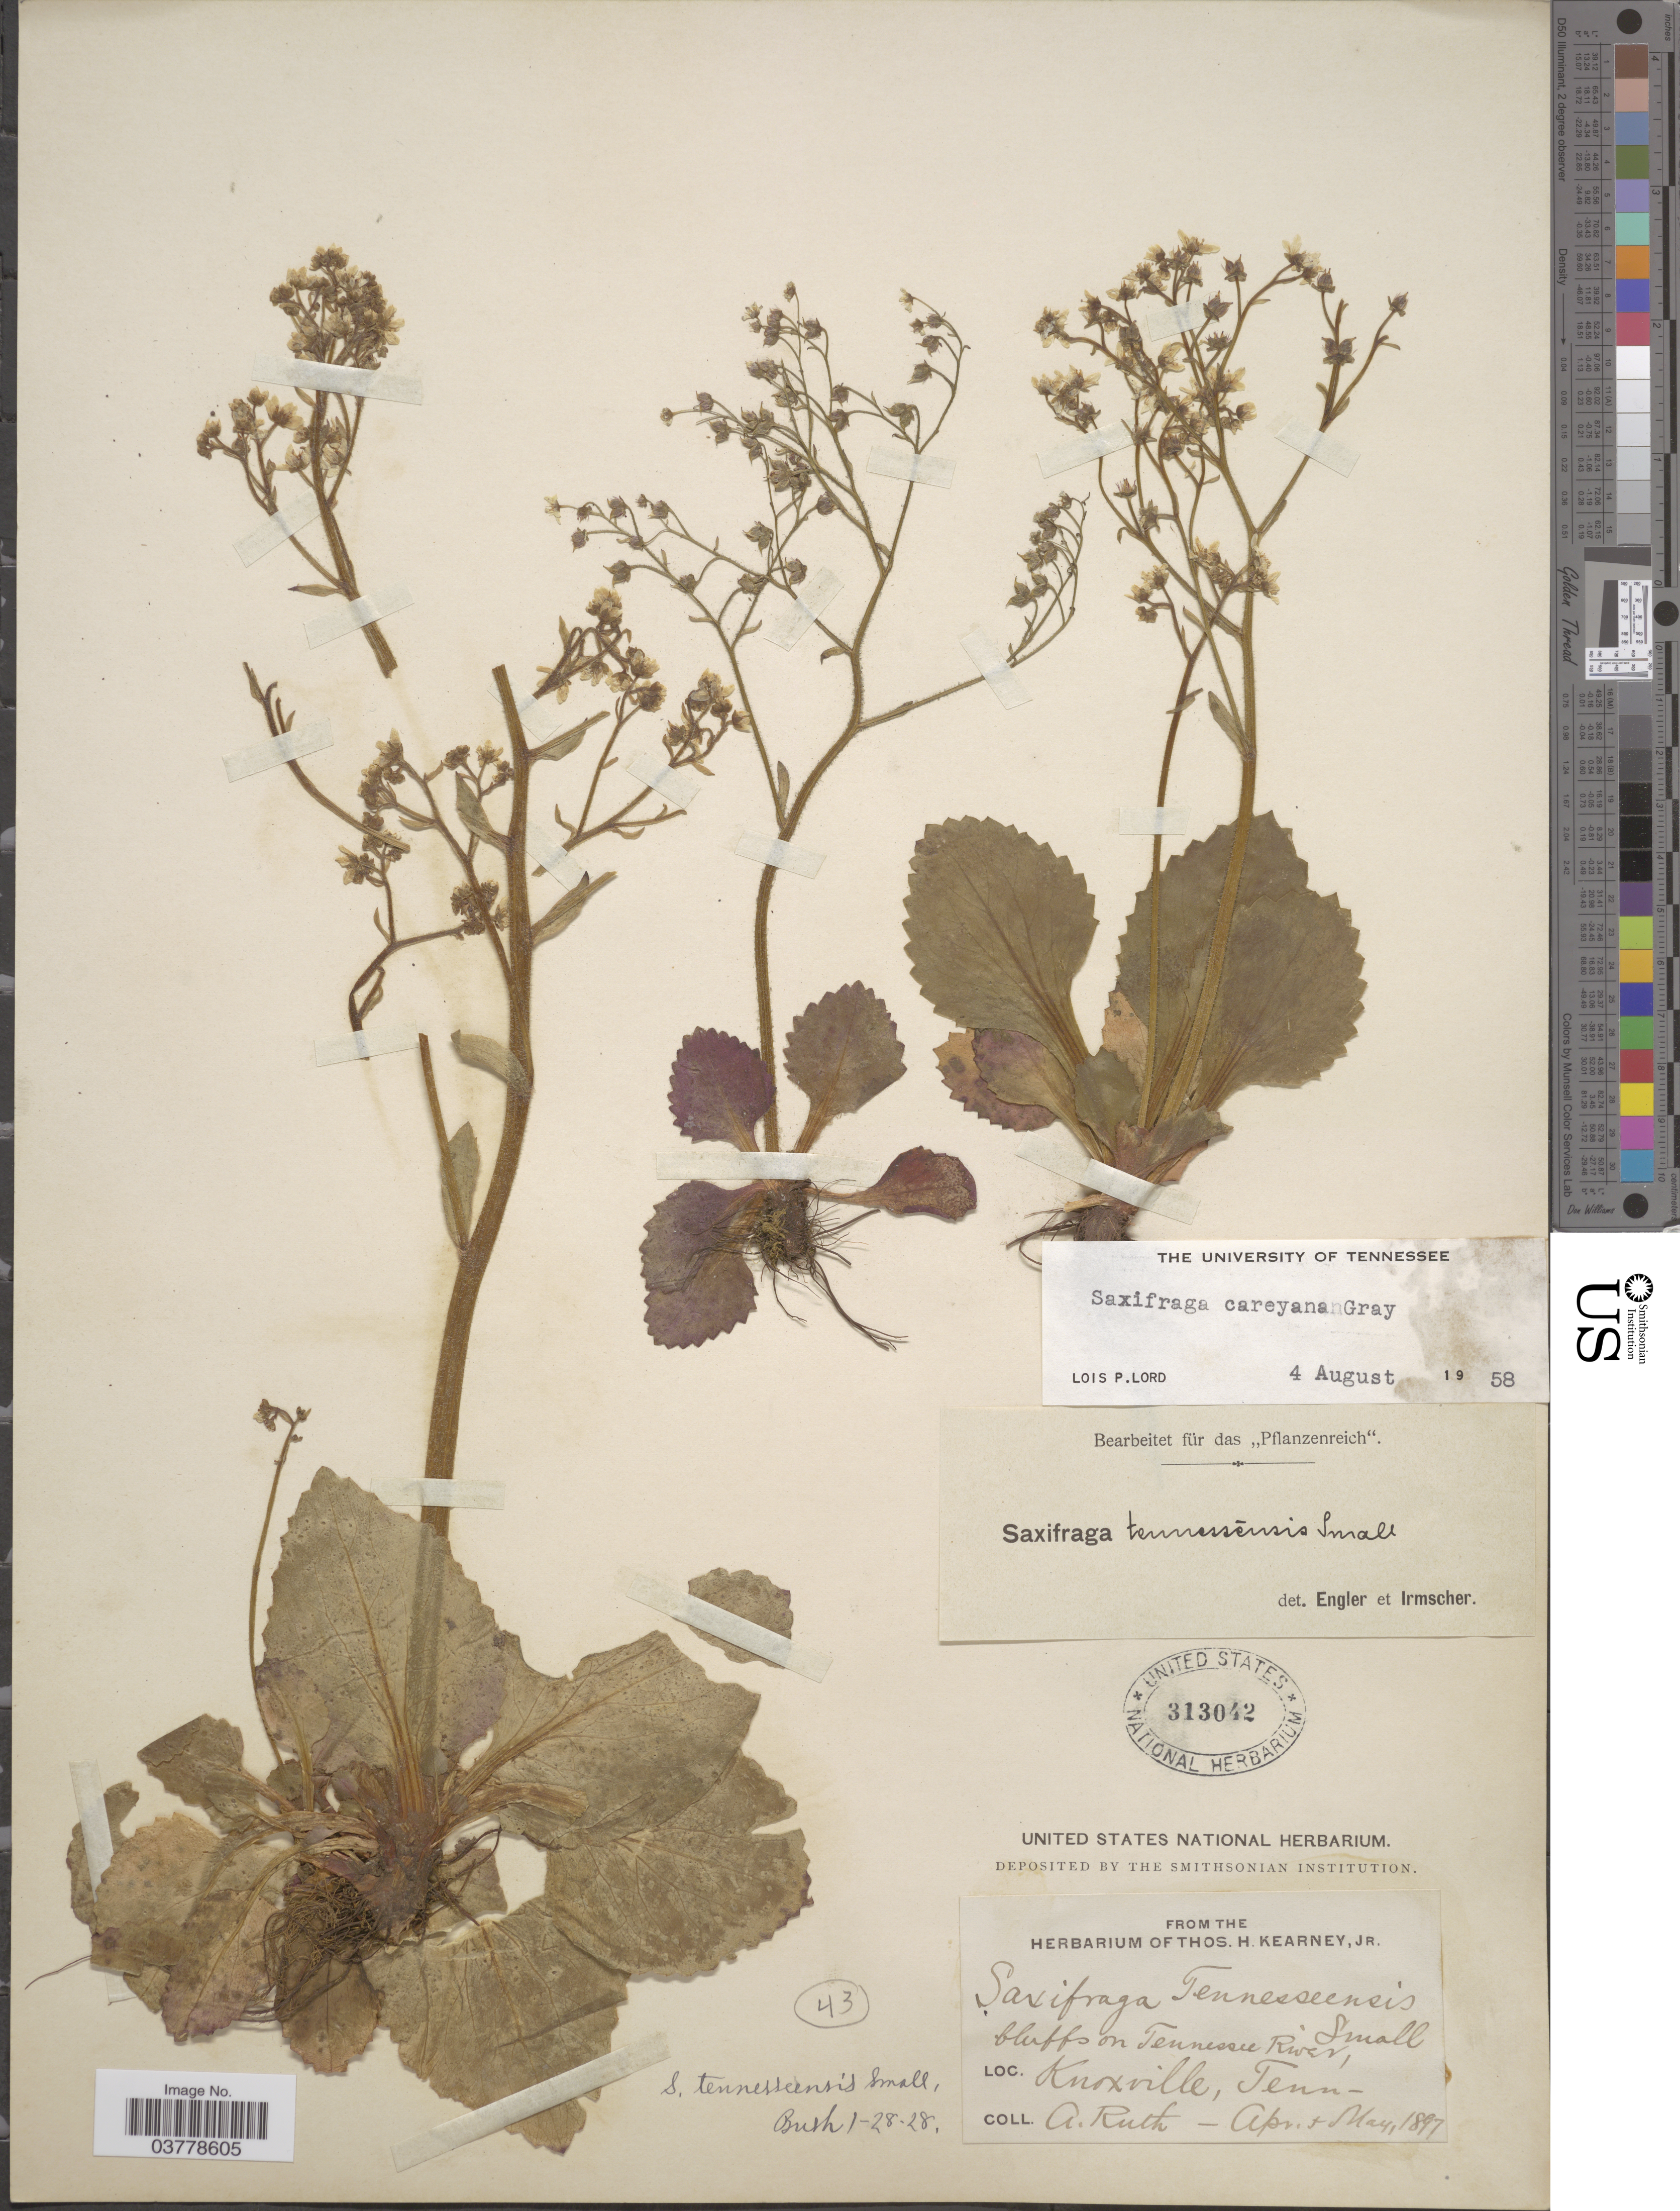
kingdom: Plantae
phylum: Tracheophyta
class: Magnoliopsida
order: Saxifragales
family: Saxifragaceae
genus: Saxifraga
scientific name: Saxifraga careyana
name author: A. Gray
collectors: A. Ruth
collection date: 1897-04/1897-05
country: United States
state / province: Tennessee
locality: Bluffs on Tennessee River, Knoxville.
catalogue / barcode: US 313042